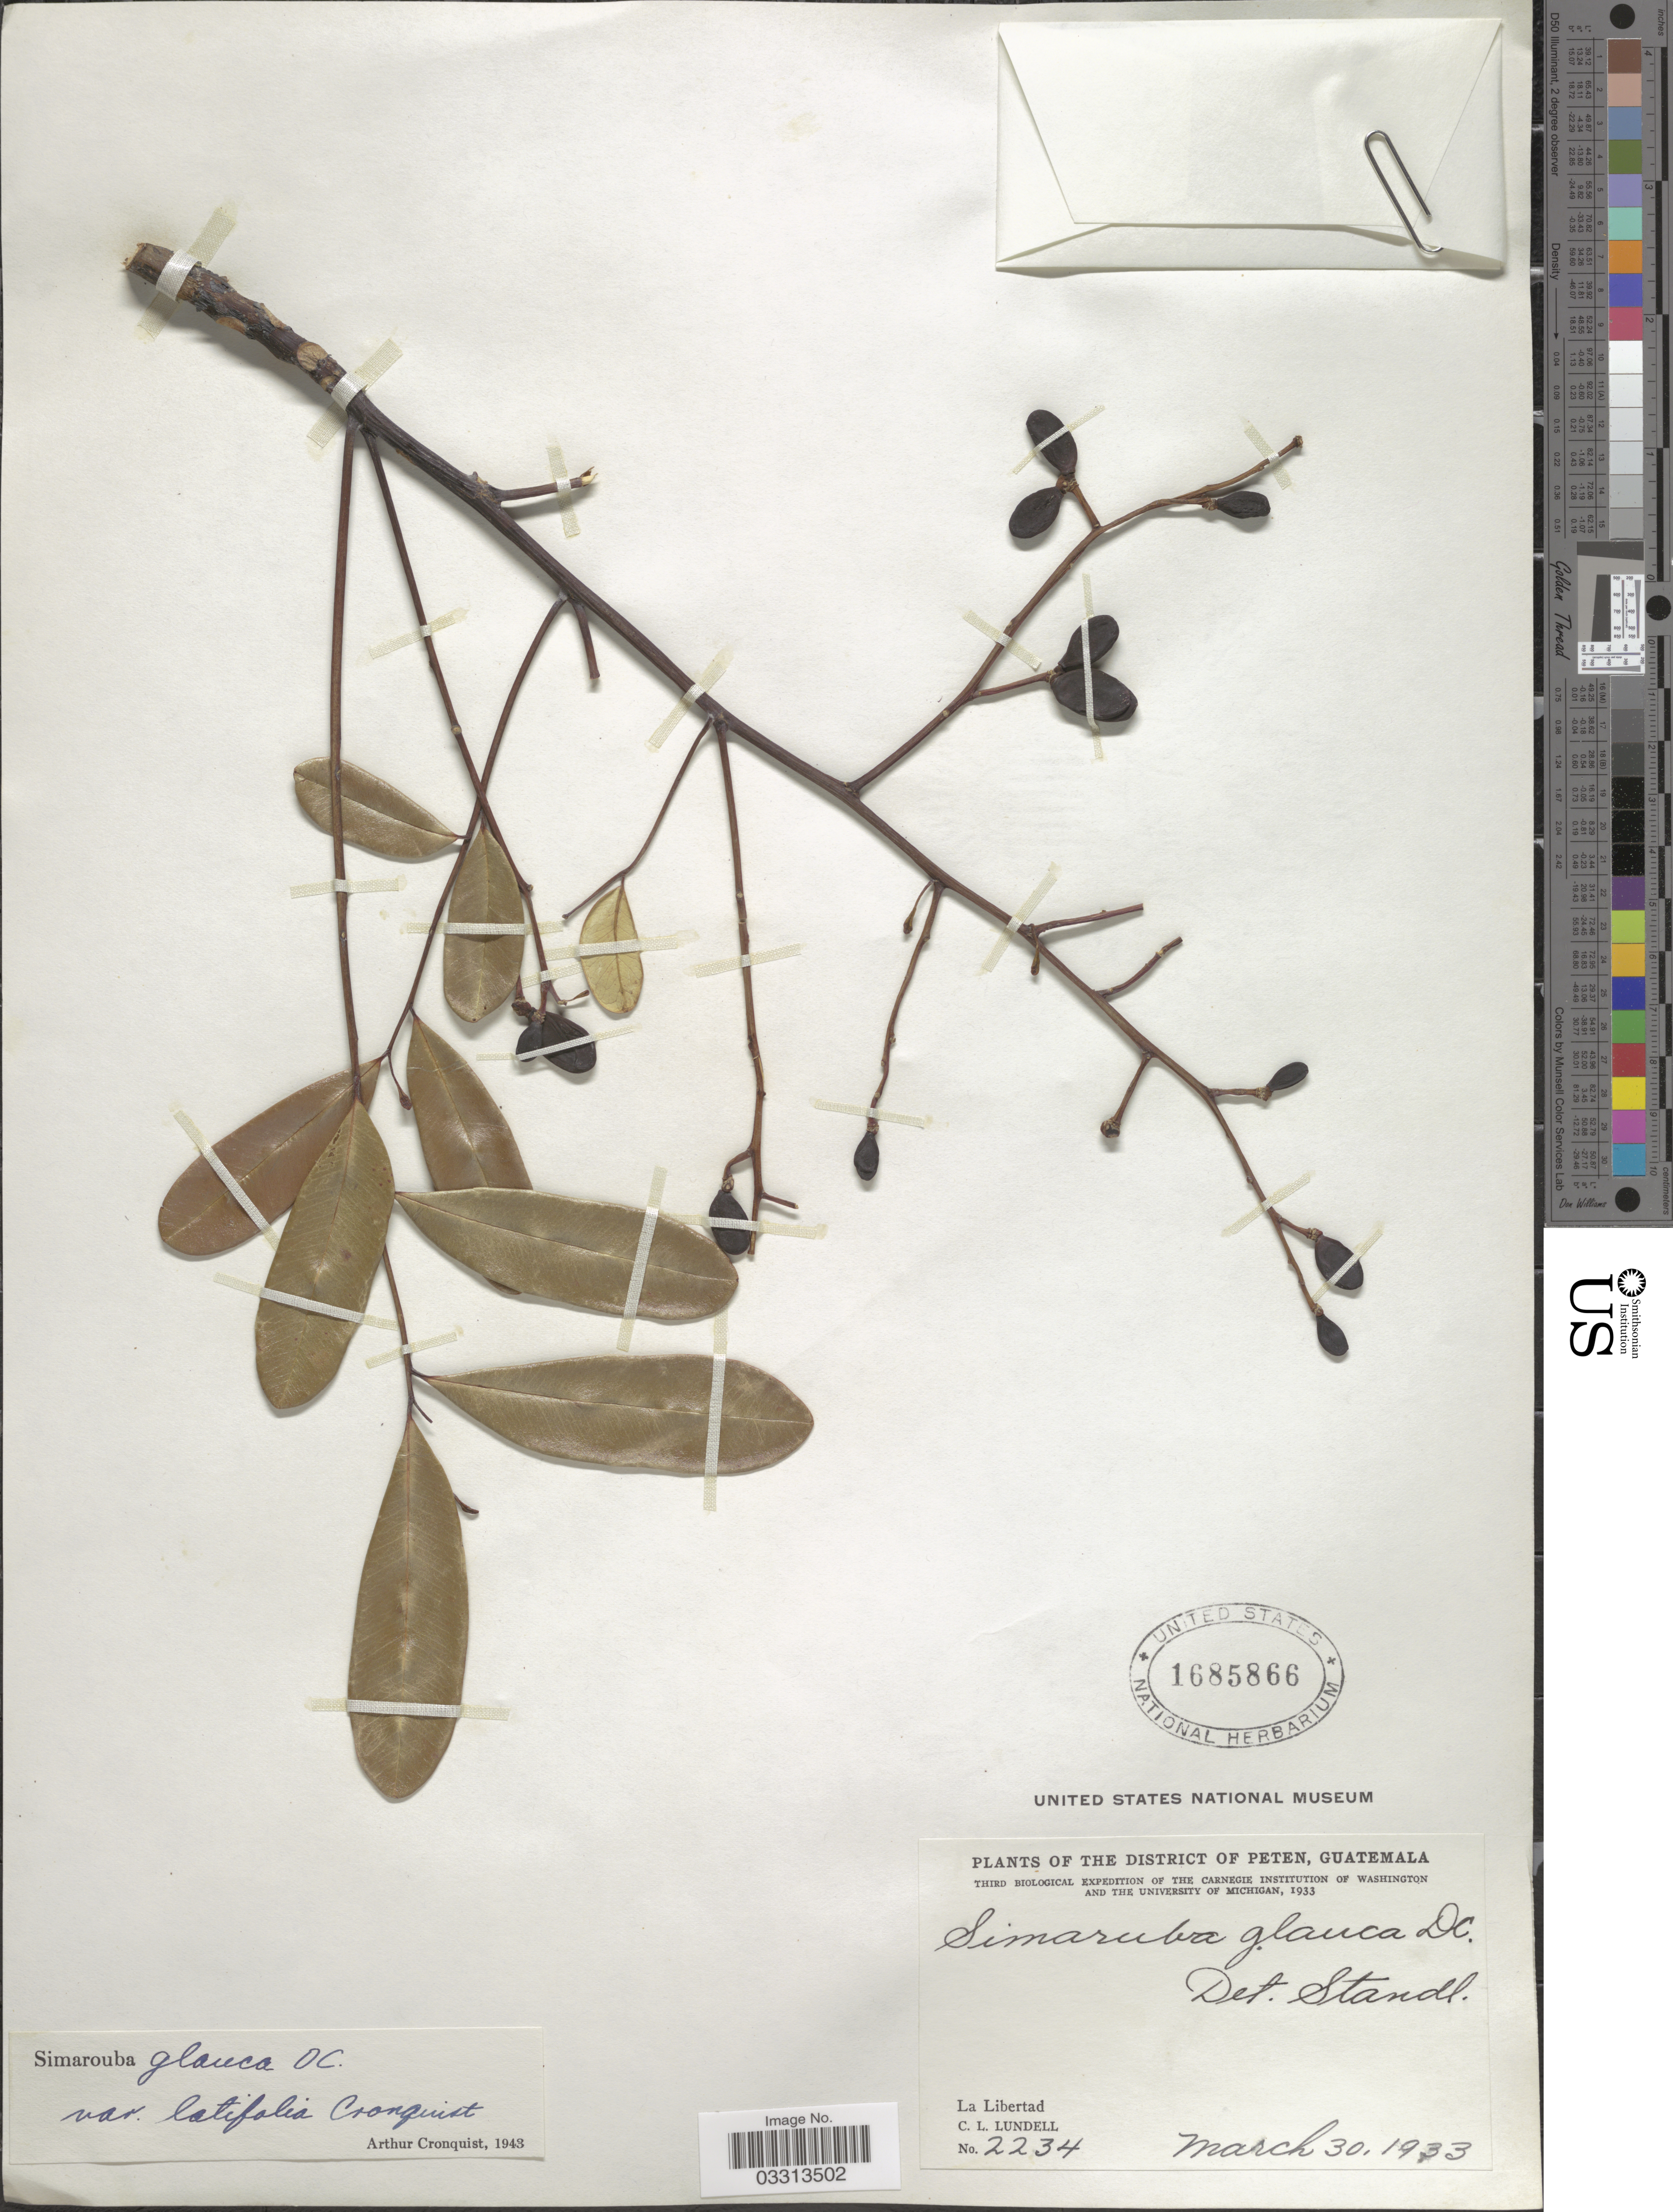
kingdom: Plantae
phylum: Tracheophyta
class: Magnoliopsida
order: Sapindales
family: Simaroubaceae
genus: Simarouba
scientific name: Simarouba glauca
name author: DC.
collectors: C. L. Lundell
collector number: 2234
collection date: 1933-03-30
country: Guatemala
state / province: El Petén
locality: The District of Peten, La Libertad.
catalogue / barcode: US 1685866